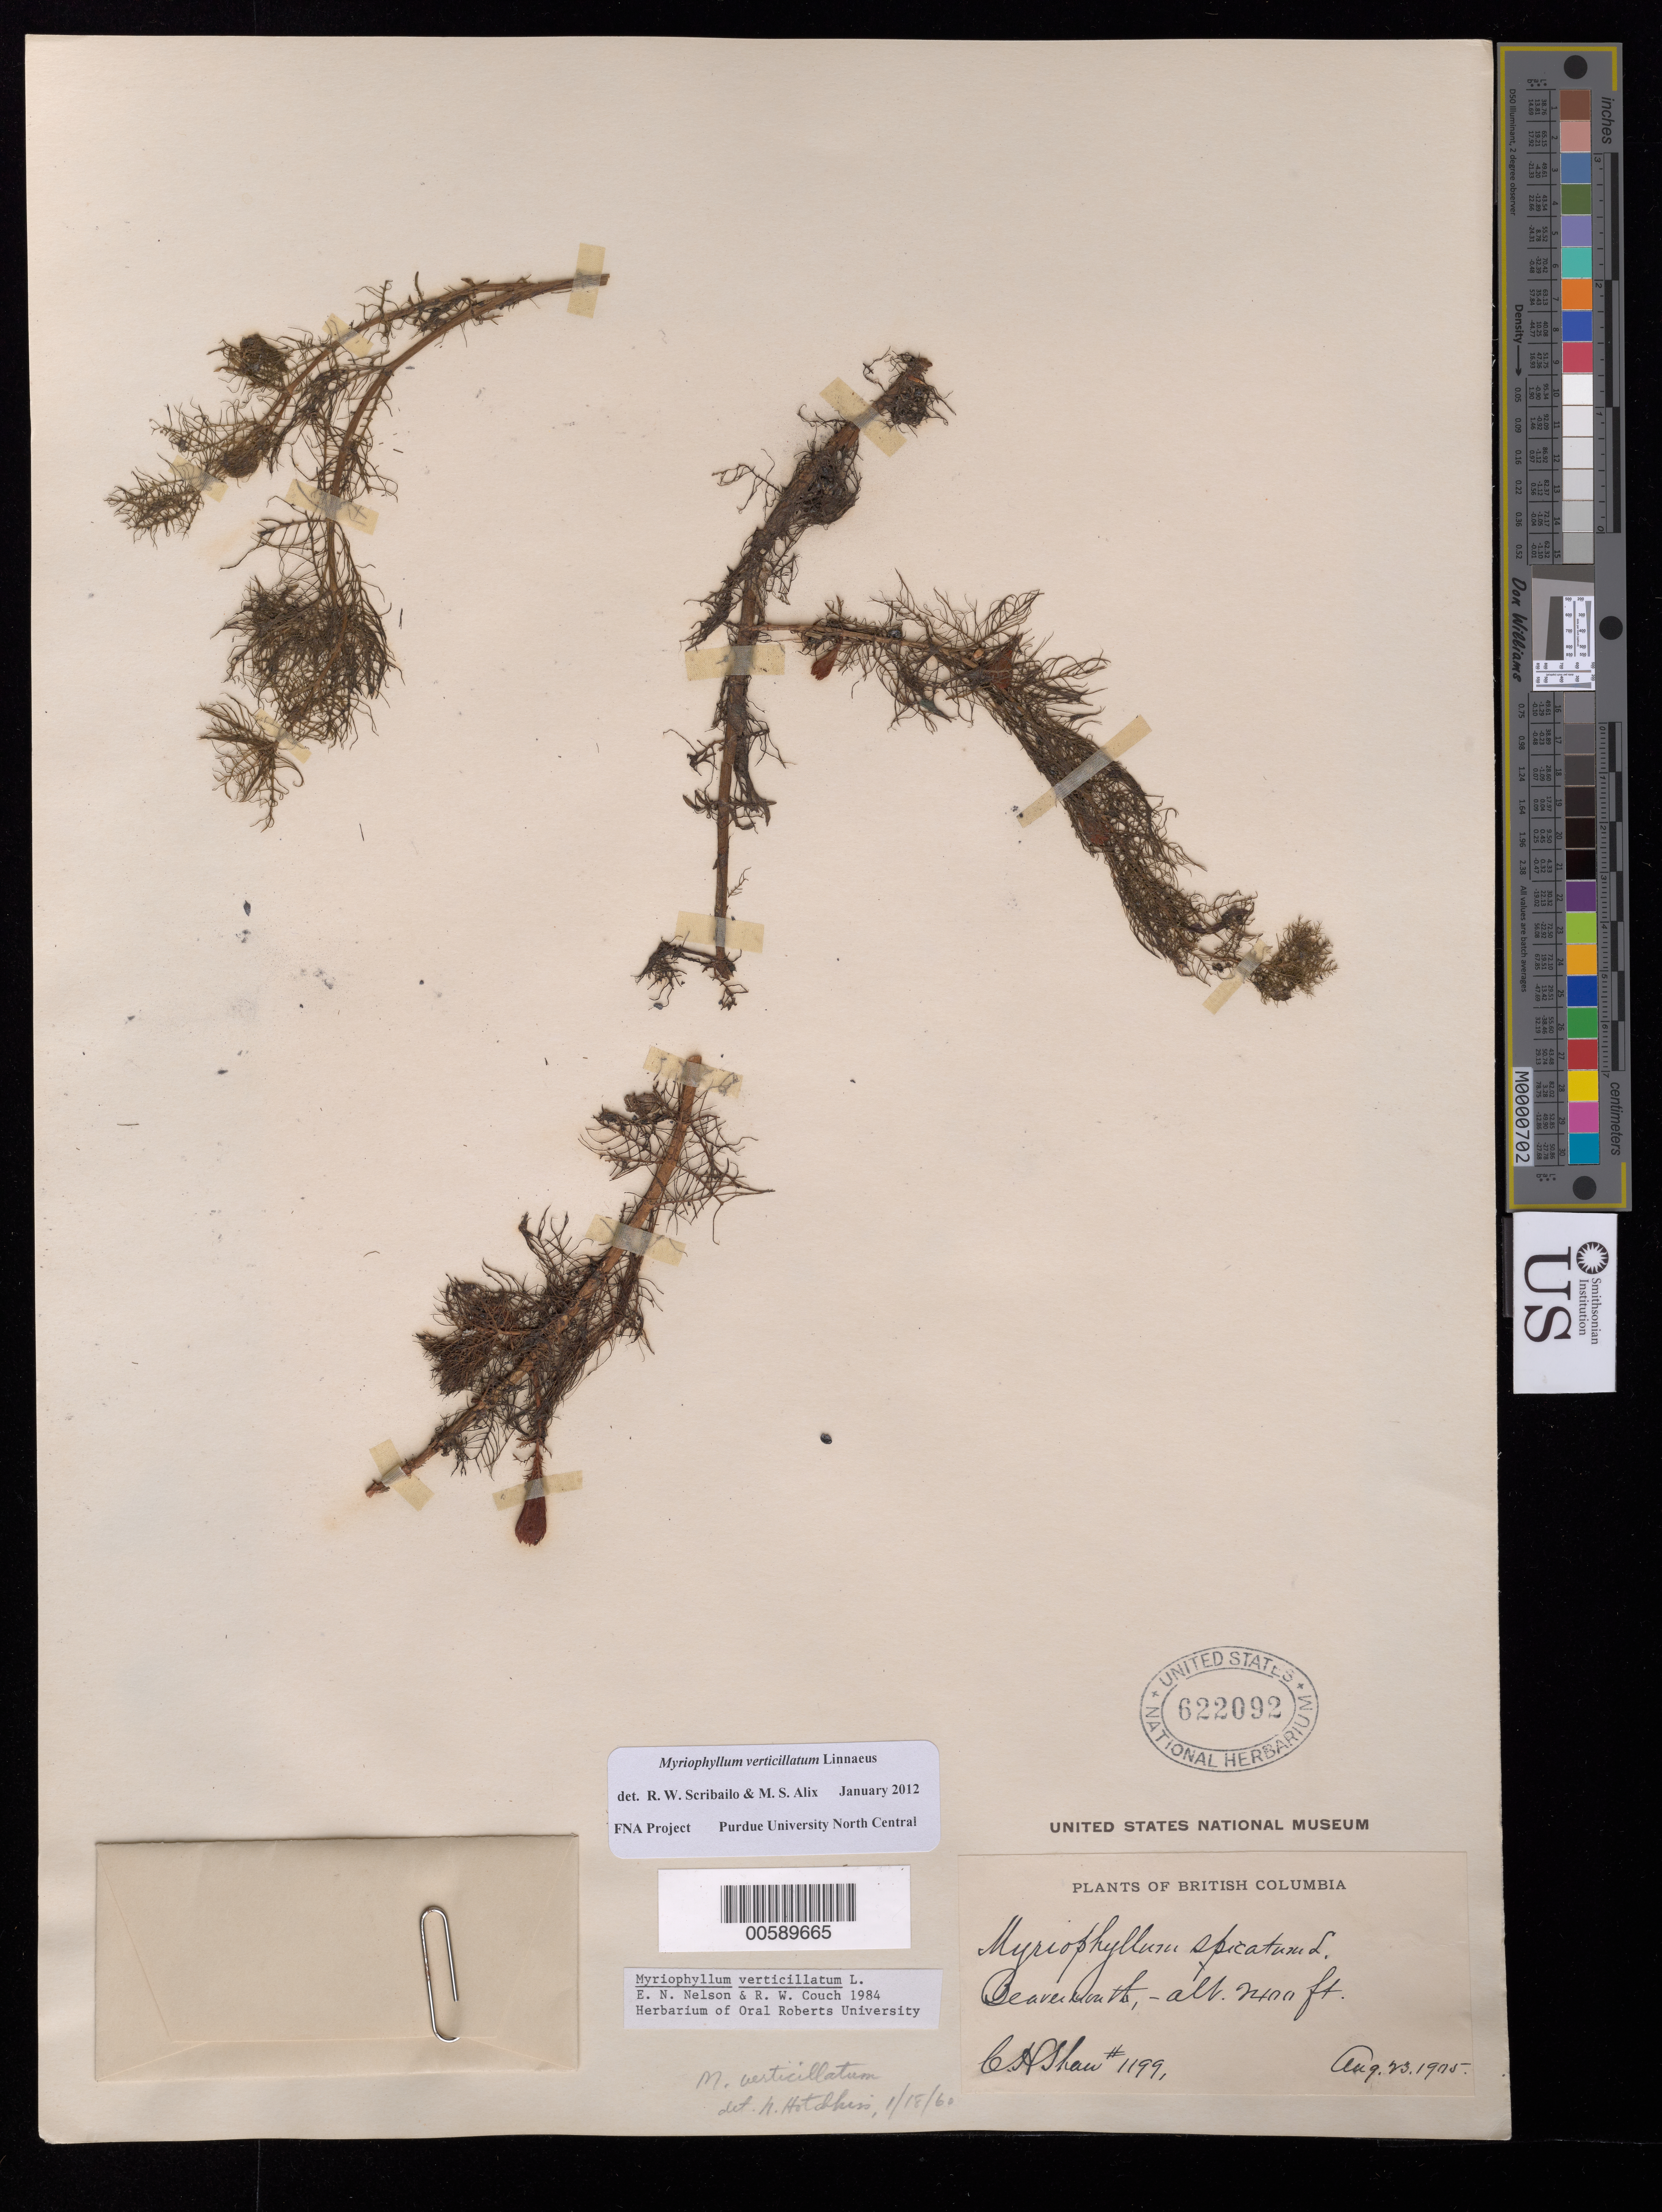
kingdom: Plantae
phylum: Tracheophyta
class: Magnoliopsida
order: Saxifragales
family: Haloragaceae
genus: Myriophyllum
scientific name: Myriophyllum verticillatum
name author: L.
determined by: Scribailo, R. W.; Alix, M. S.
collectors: C. H. Shaw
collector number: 1199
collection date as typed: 23 Aug 1905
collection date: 1905-08-23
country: Canada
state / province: British Columbia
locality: Beavermouth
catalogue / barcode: US 622092